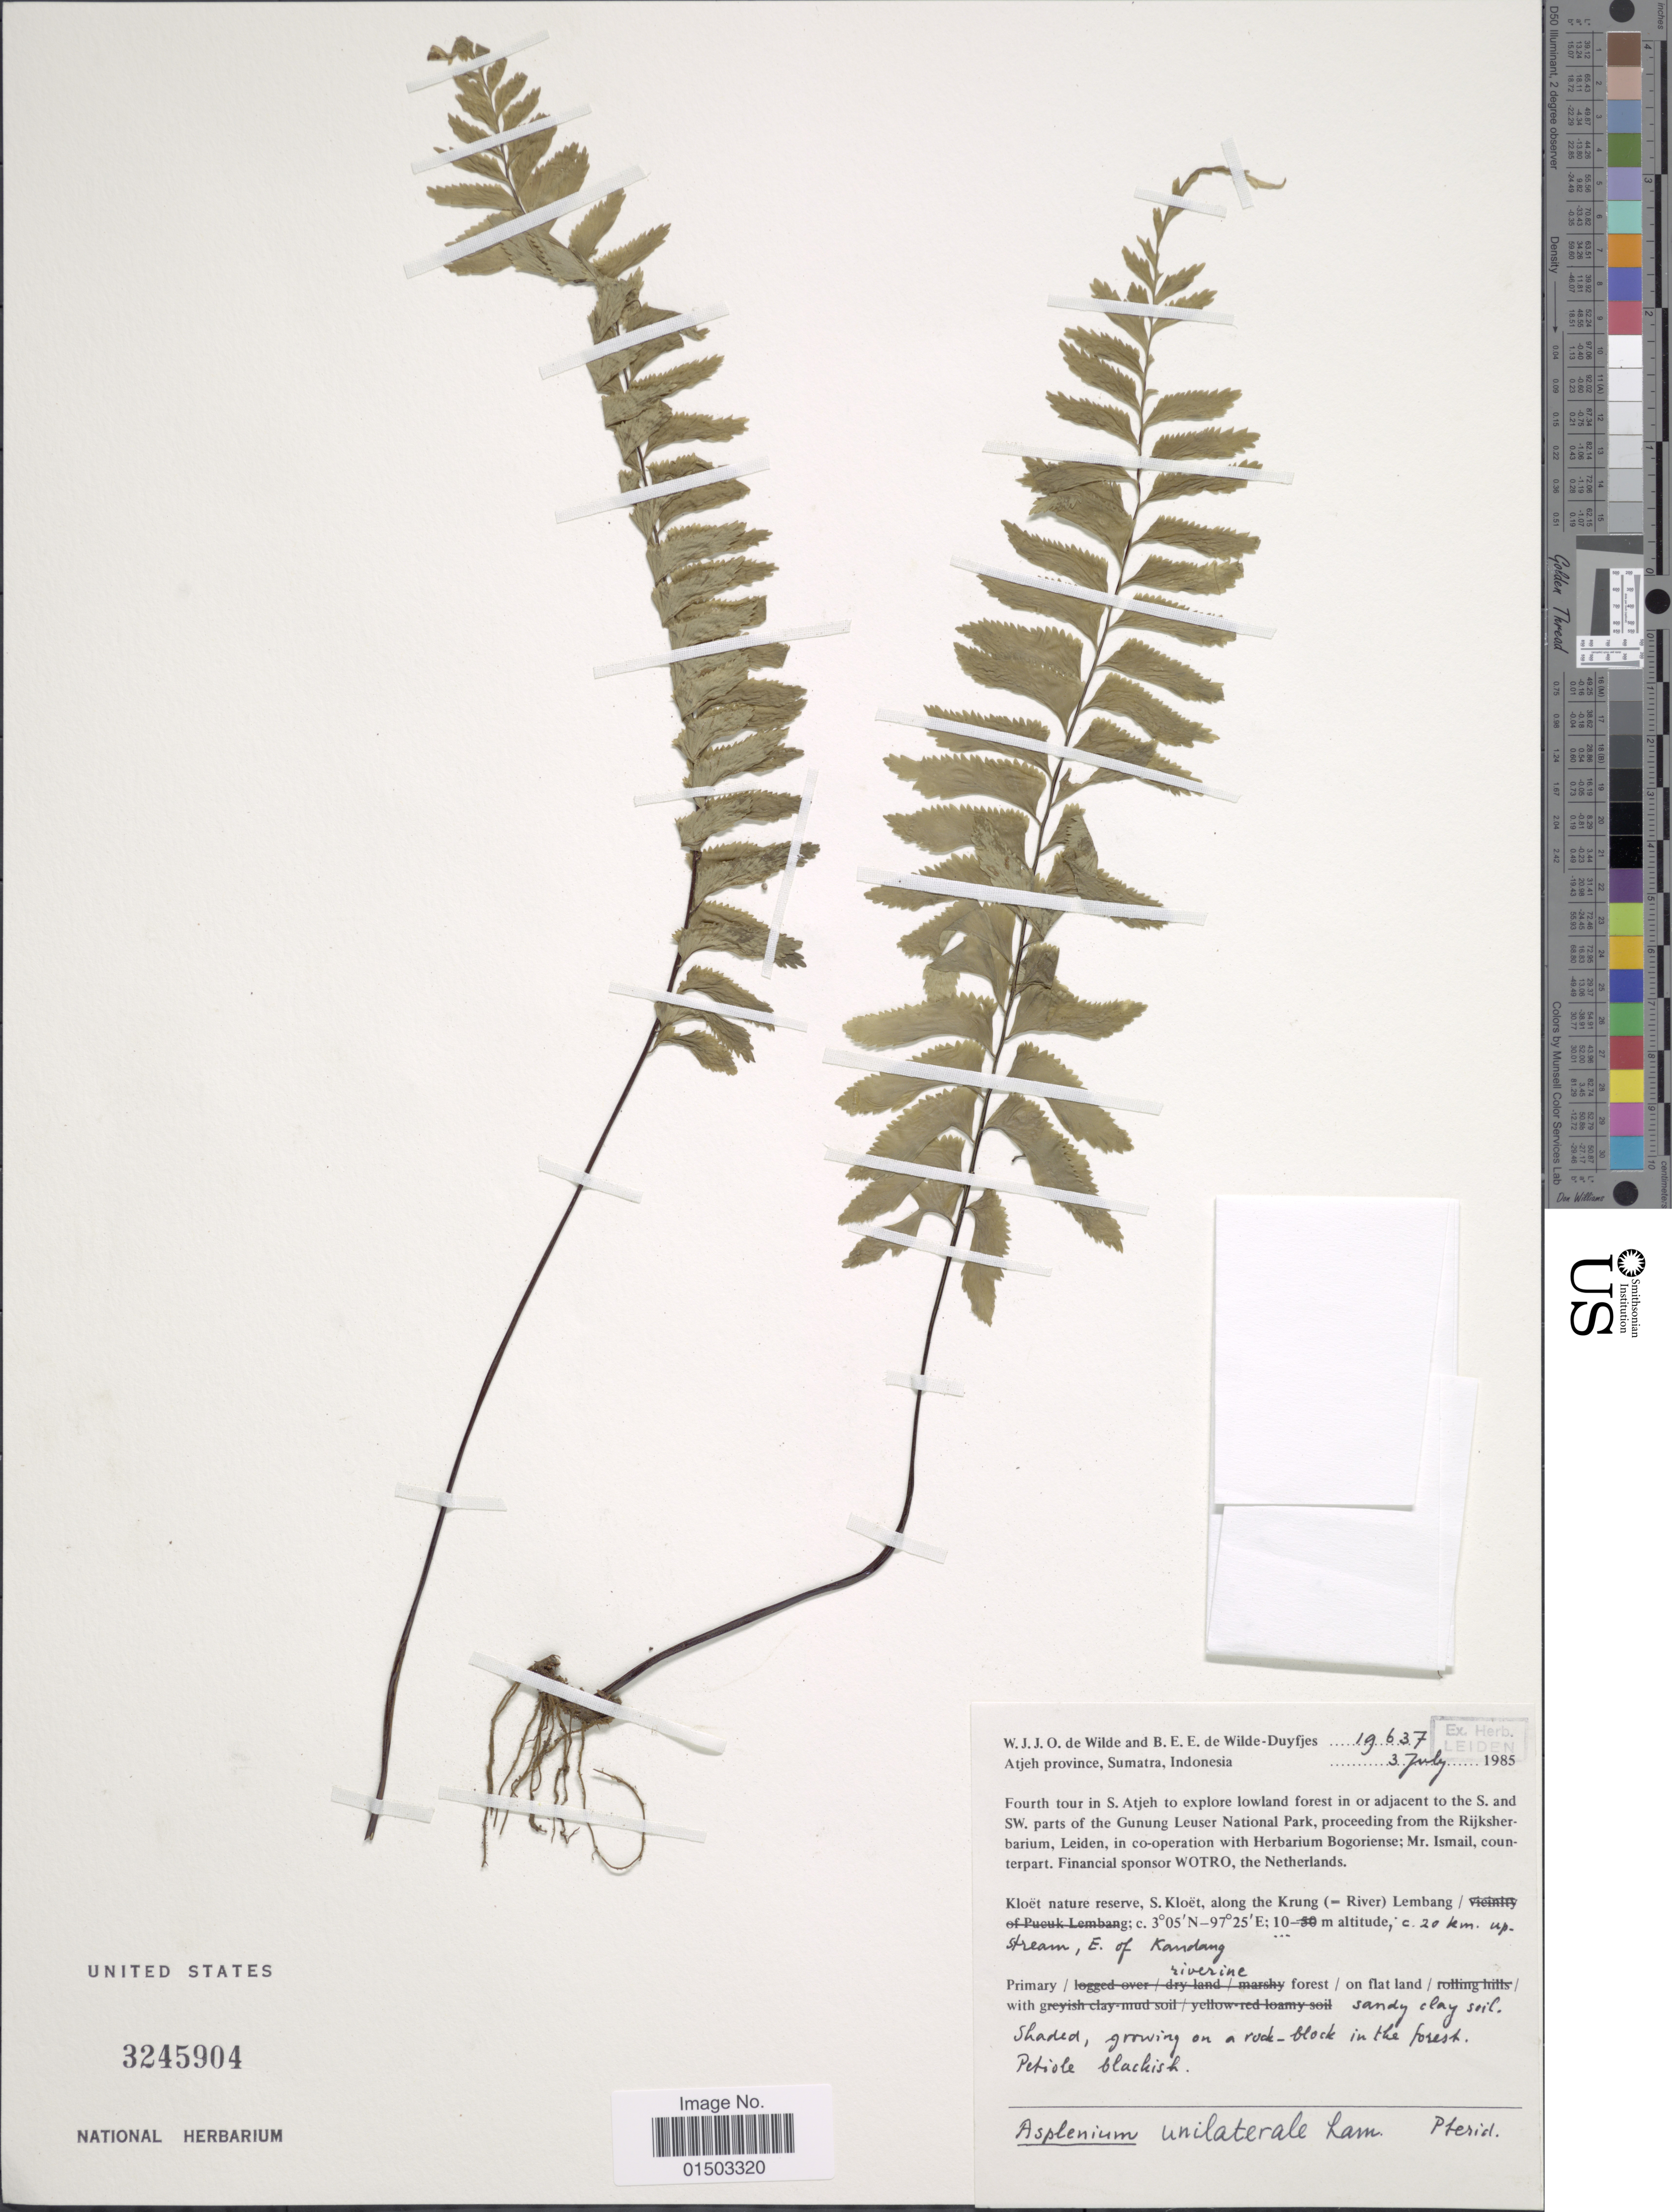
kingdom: Plantae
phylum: Tracheophyta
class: Polypodiopsida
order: Polypodiales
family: Aspleniaceae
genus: Hymenasplenium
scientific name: Hymenasplenium unilaterale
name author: (Lam.) Hayata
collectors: W. J. de Wilde & B. E. de Wilde-Duyfjes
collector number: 19637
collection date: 1985-07-03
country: Indonesia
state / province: Sumatra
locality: Atjeh Province, Sumatra, Indonesia. lowland forest in or adjacent to the S. and SW. parts of the Gunung Leuser National Park, Kloet nature reserve, S. Kloet, along the Krung ( = River) Lembang. ca. 20 km. up stream, E. of Kandang.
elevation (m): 10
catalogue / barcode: US 3245904